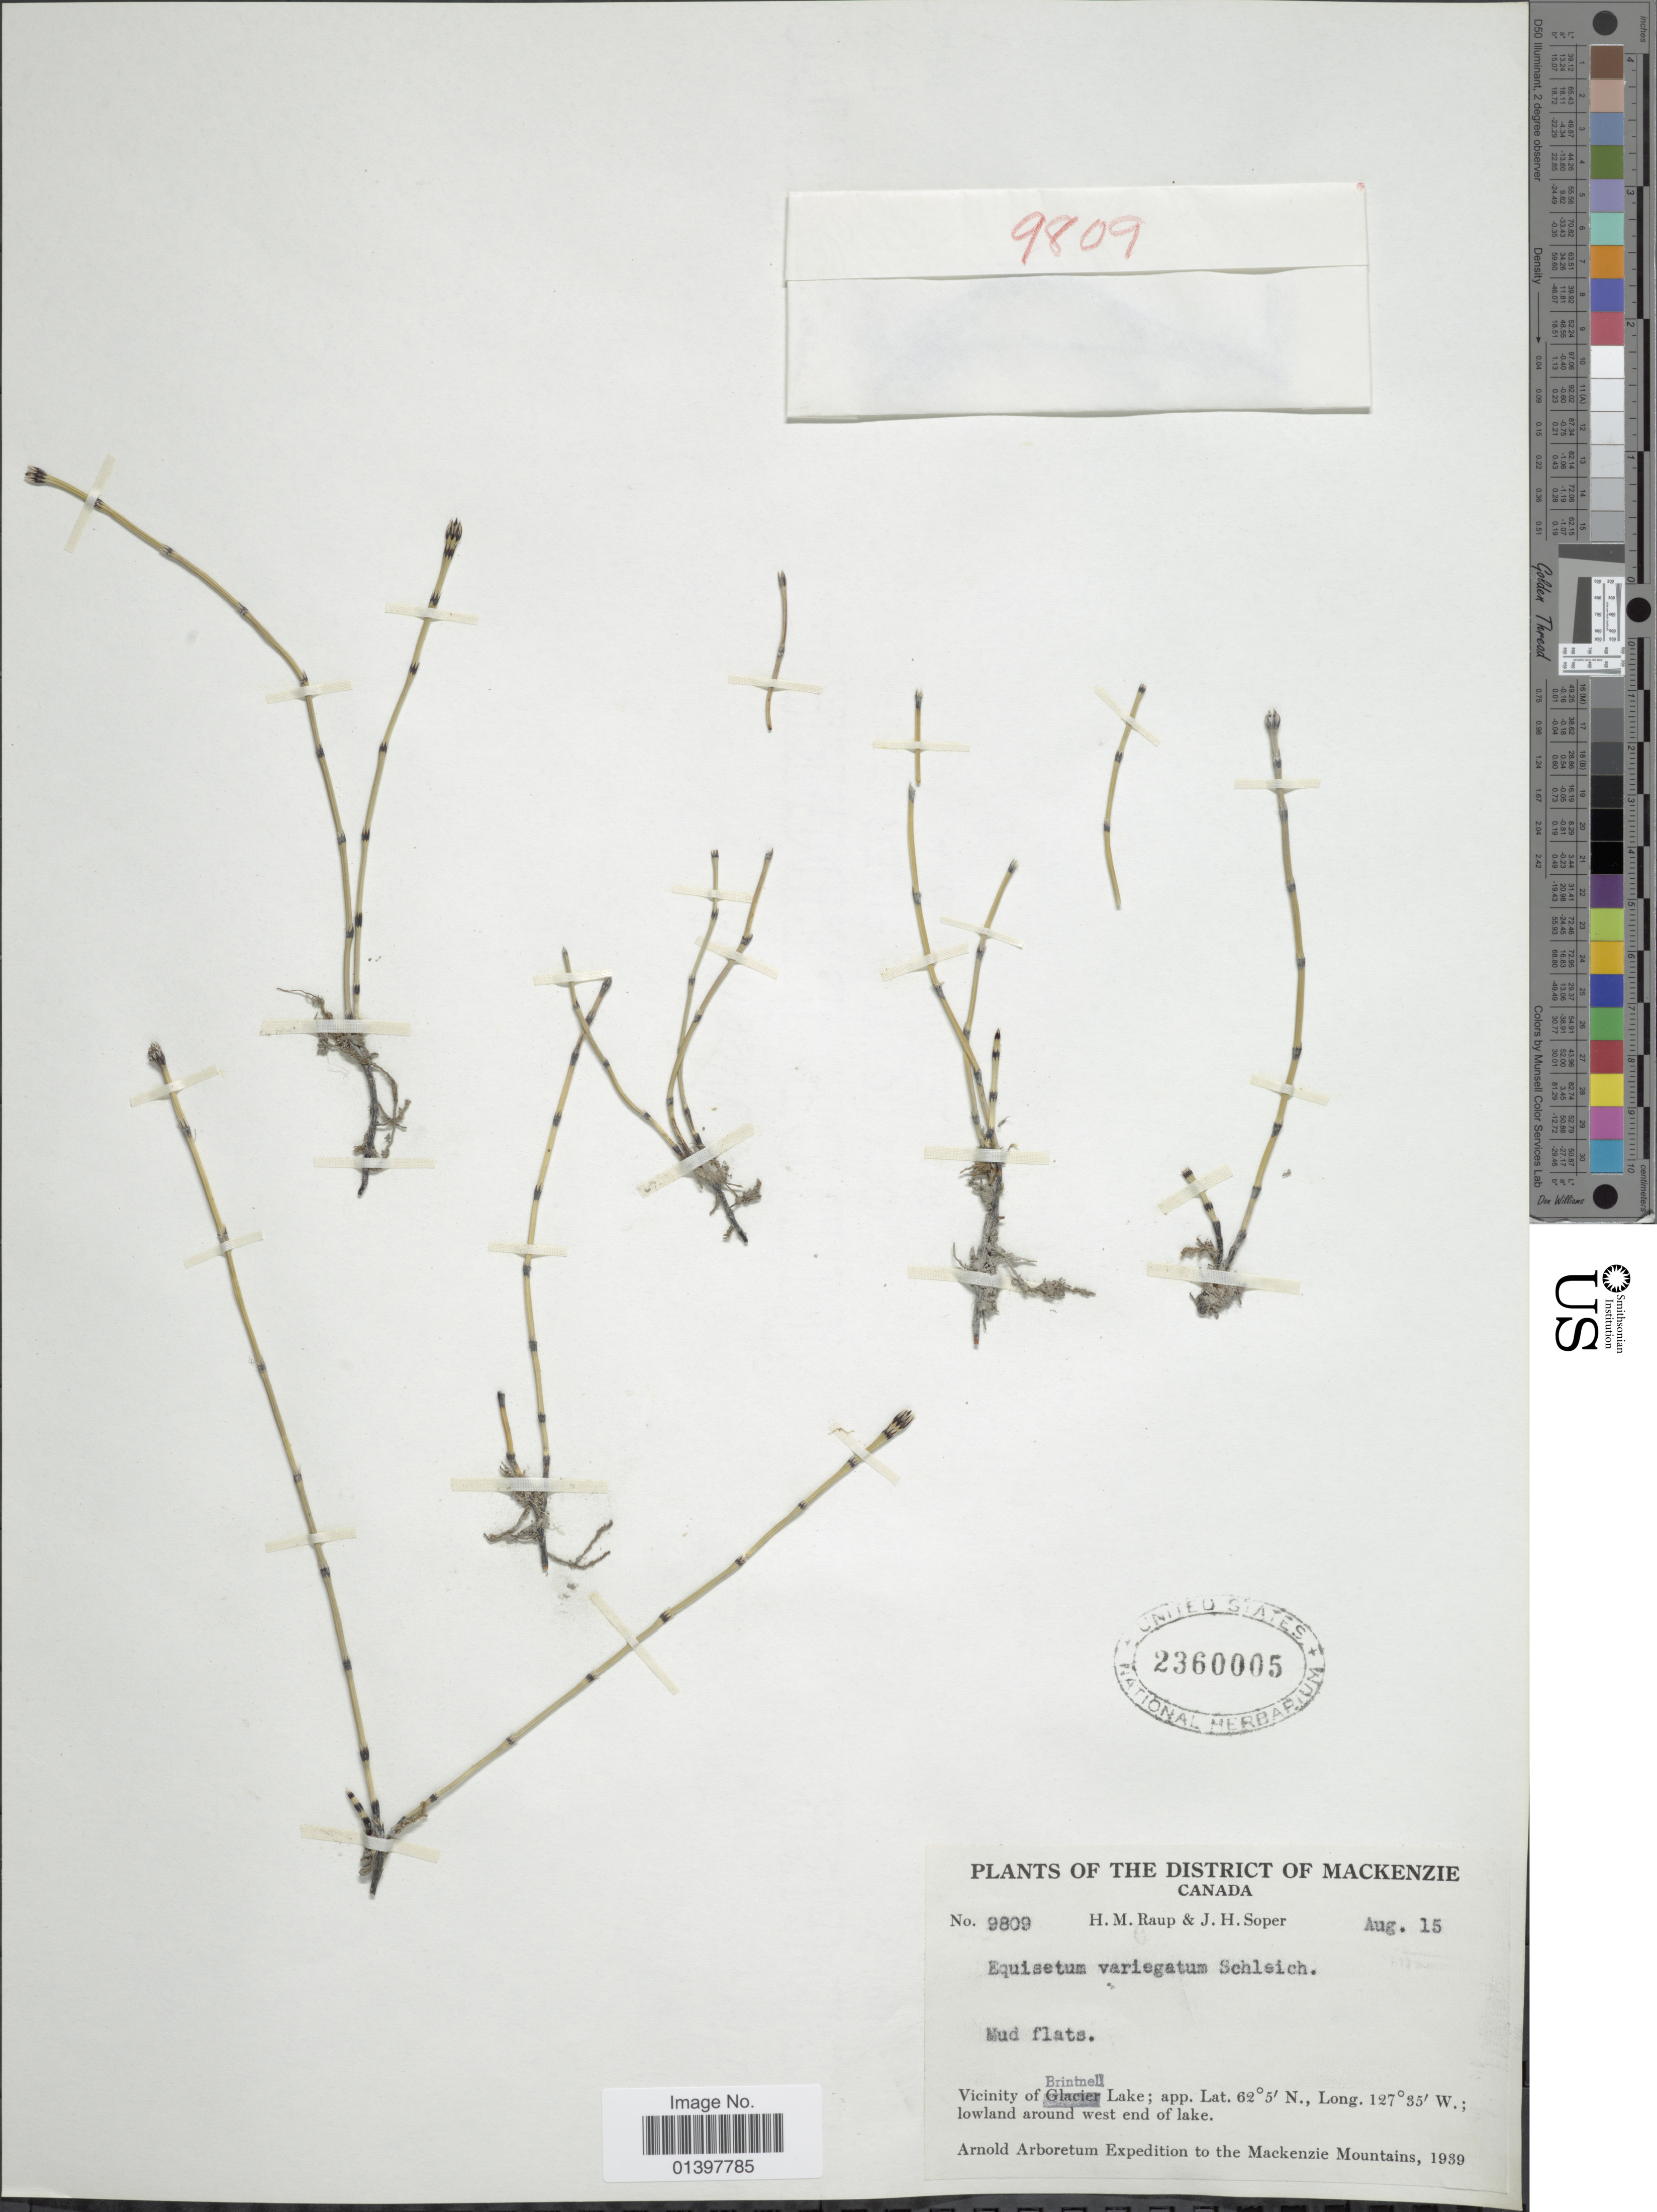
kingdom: Plantae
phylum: Tracheophyta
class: Polypodiopsida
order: Equisetales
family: Equisetaceae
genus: Equisetum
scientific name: Equisetum variegatum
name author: Schleich. ex F. Weber & D. Mohr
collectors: H. Raup & J. H. Soper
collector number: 9809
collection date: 1939-08-15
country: Canada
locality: Mackenzie District, mossy thicket, vicinity of Brintnell Lake, south shore of the Lake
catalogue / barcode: US 236005